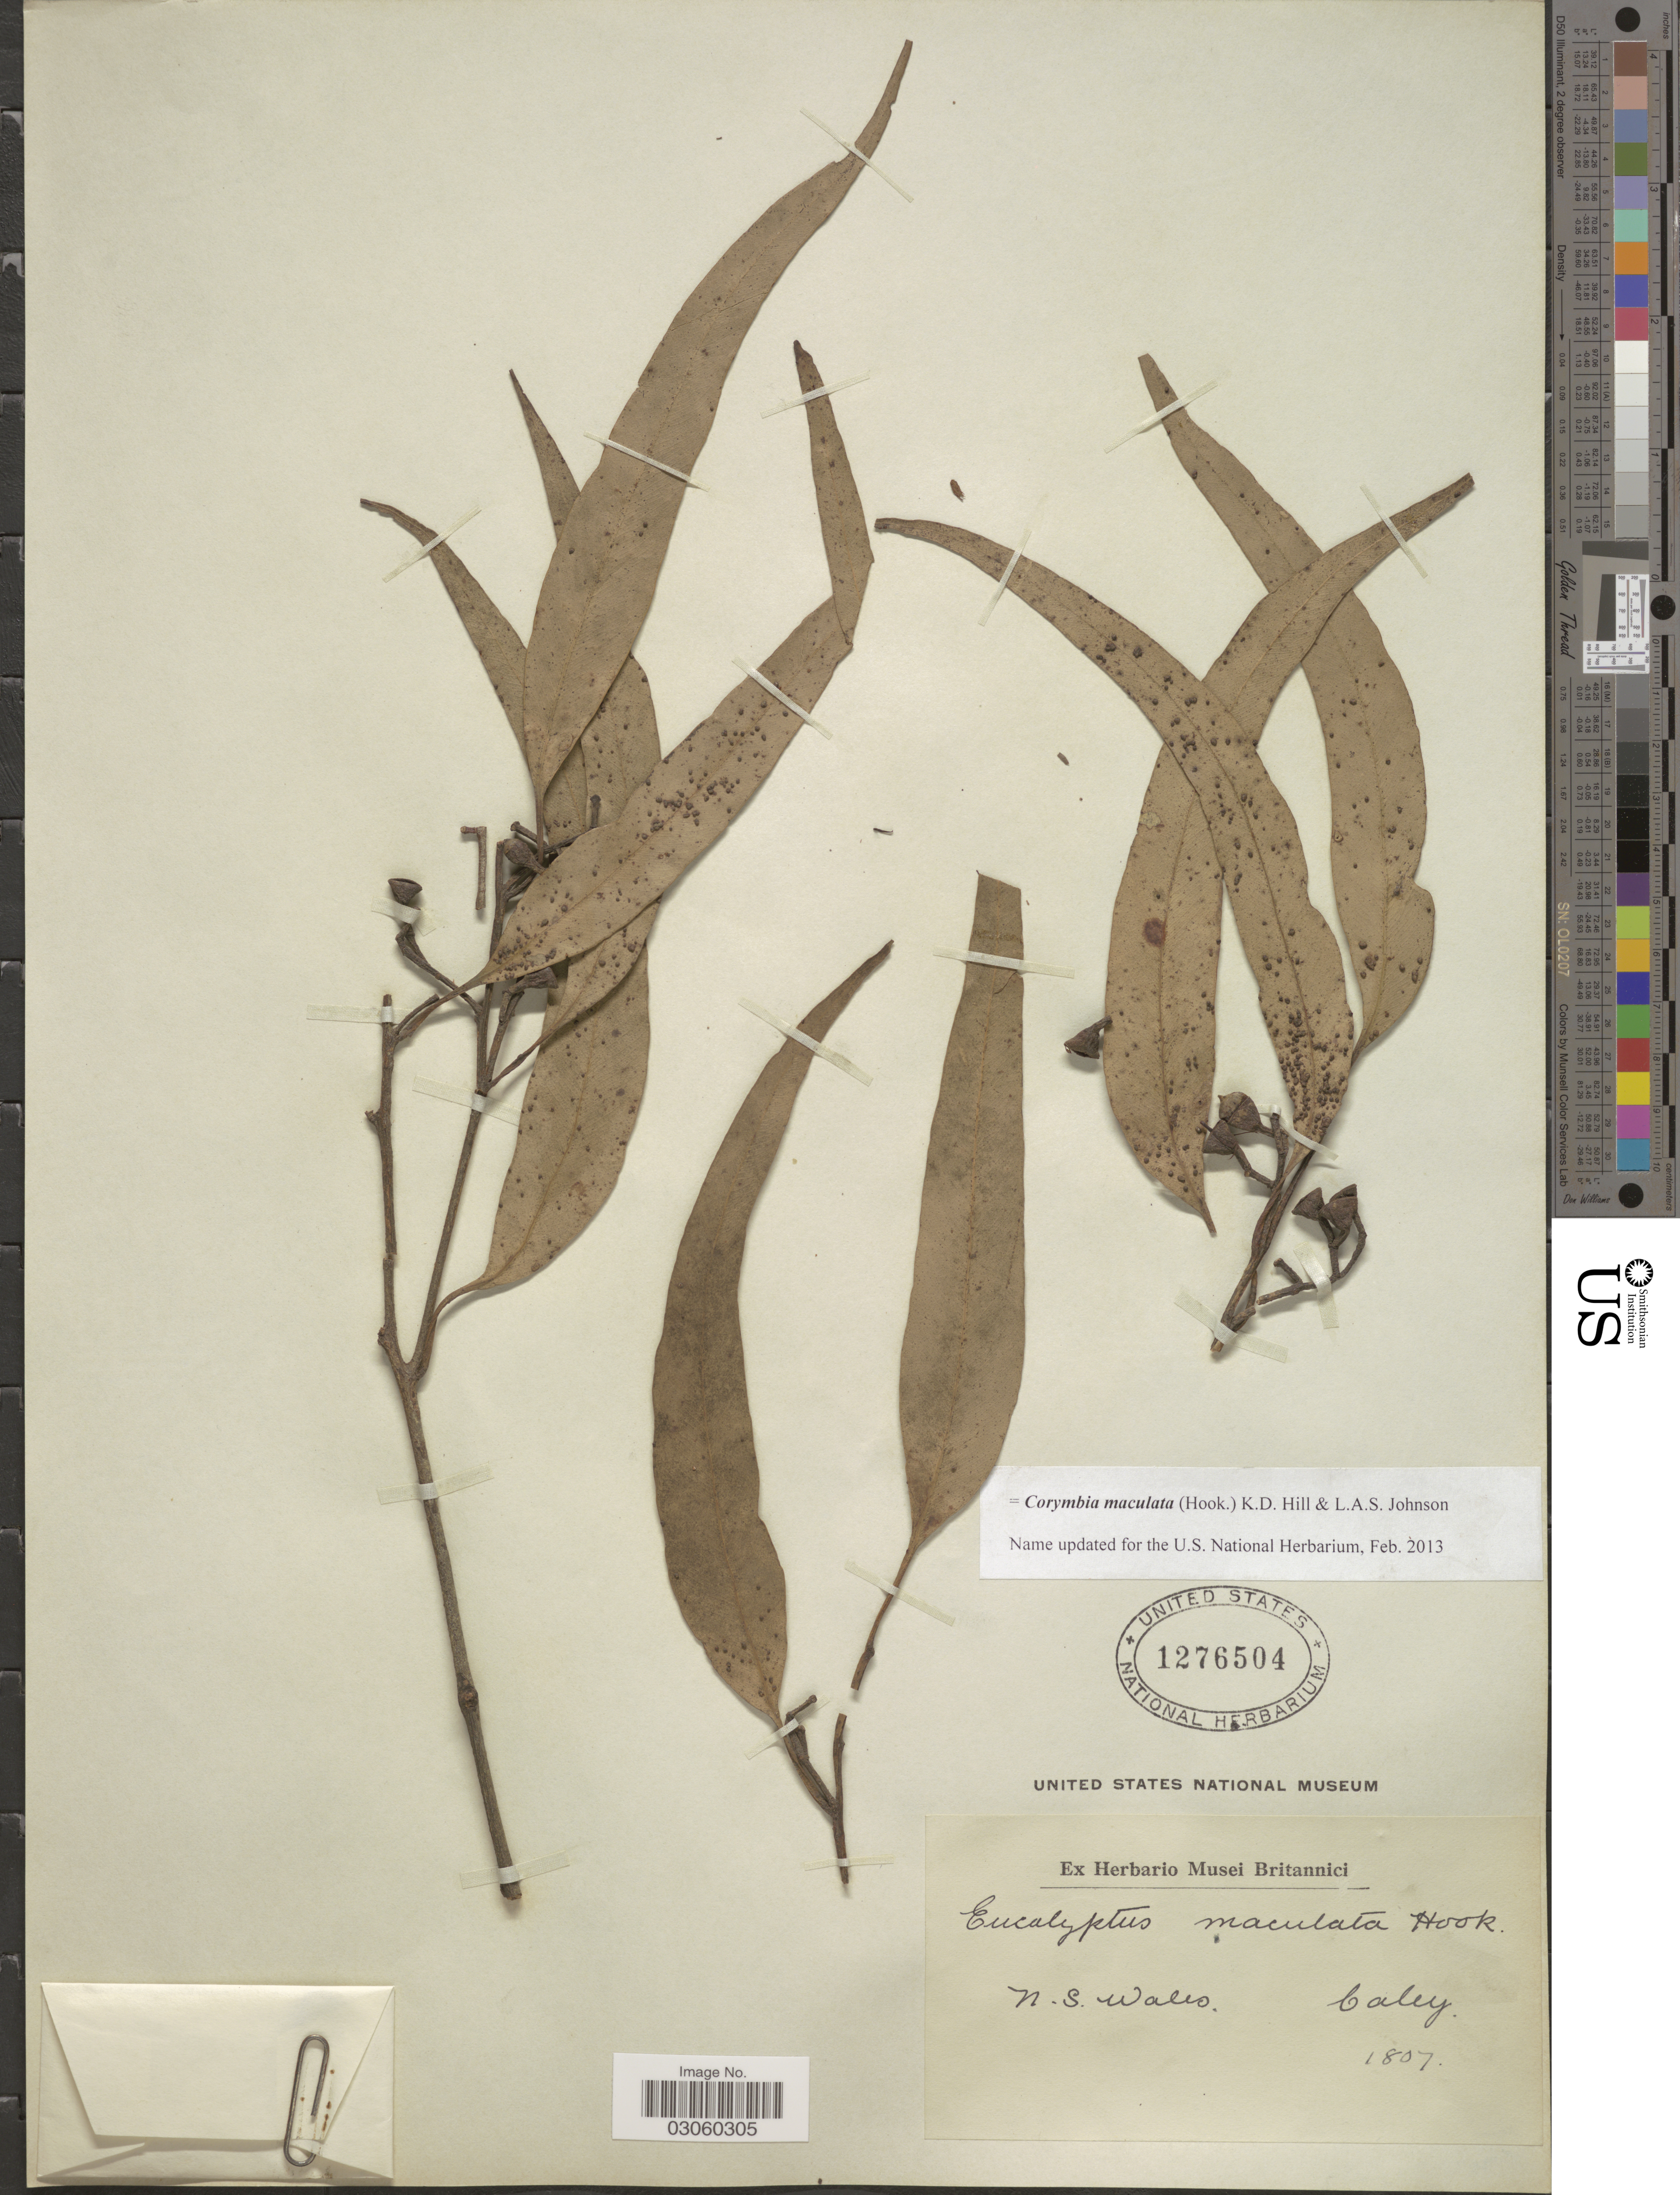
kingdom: Plantae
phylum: Tracheophyta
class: Magnoliopsida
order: Myrtales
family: Myrtaceae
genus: Corymbia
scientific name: Corymbia maculata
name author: (Hook.) K.D. Hill & L.A.S. Johnson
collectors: -. Caley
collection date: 1807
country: Australia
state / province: New South Wales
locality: N.S. Wales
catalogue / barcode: US 1276504